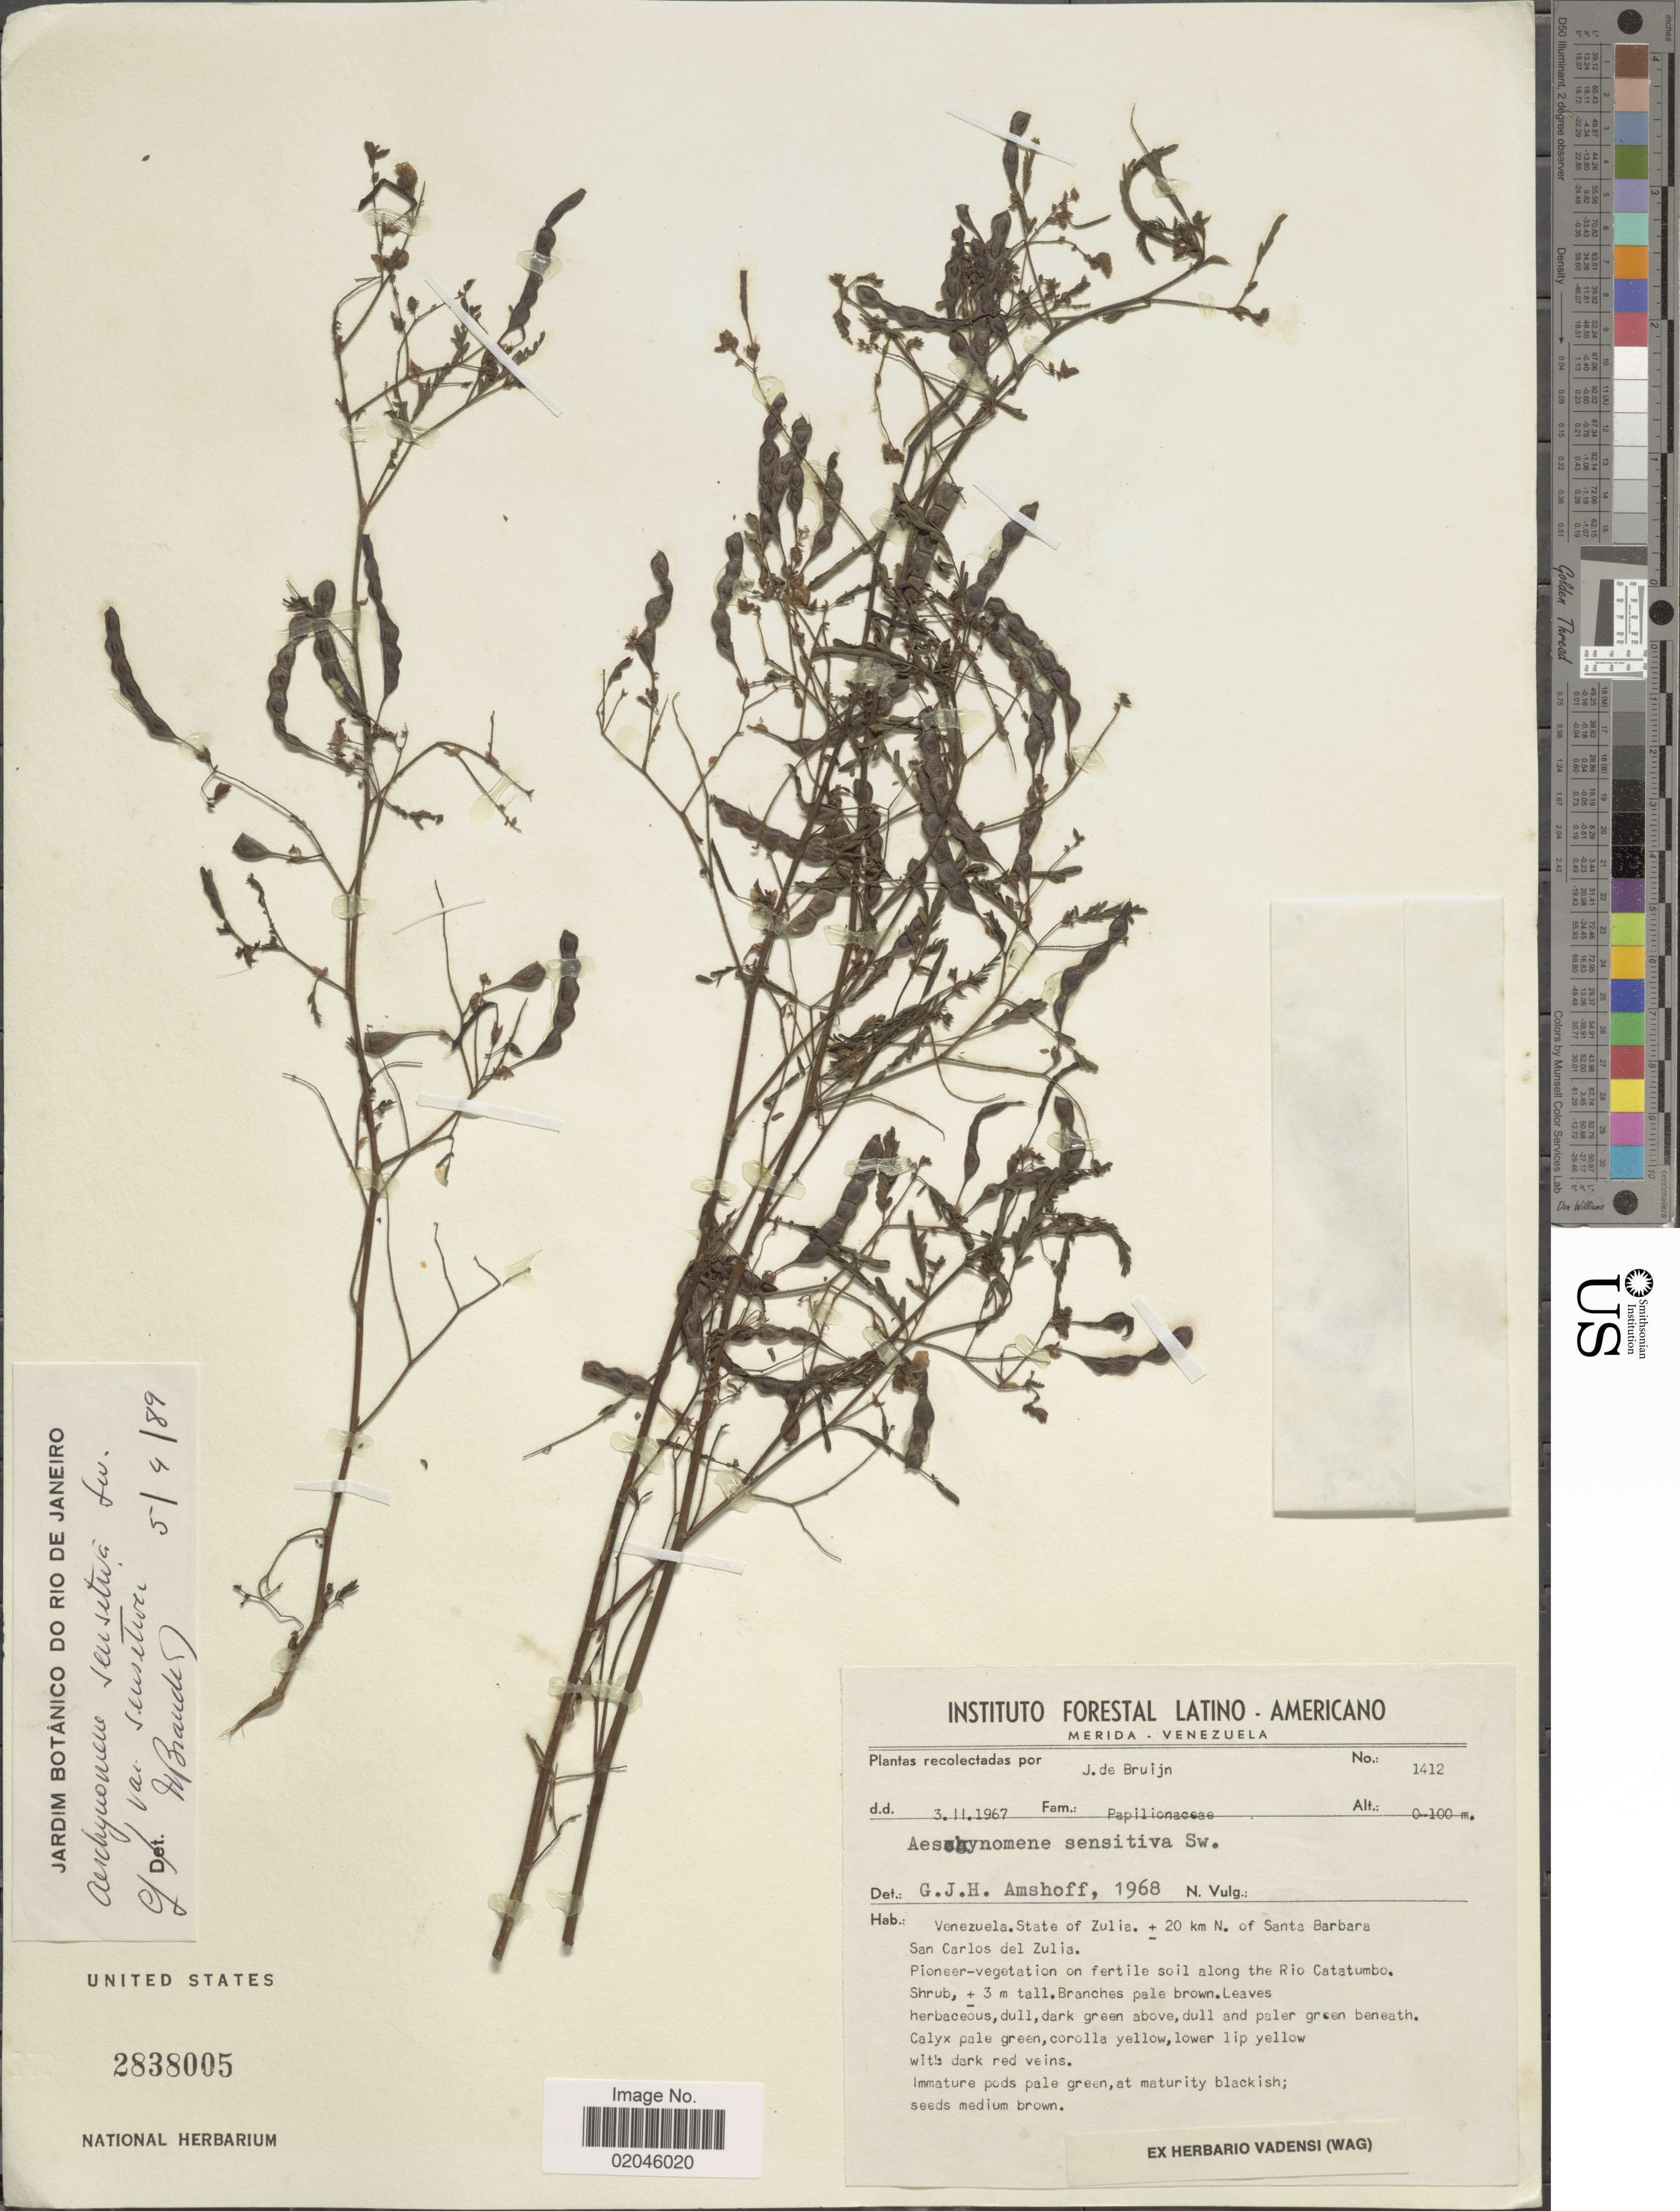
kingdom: Plantae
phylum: Tracheophyta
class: Magnoliopsida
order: Fabales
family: Fabaceae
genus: Aeschynomene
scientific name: Aeschynomene sensitiva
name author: Sw.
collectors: J. Bruijn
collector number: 1412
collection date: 1967-11-03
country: Venezuela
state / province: Zulia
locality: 20 km N of Santa Barbara, San Carlos del Zulia. Pioneer-vegetation on fertile soil along the Rio Catatumbo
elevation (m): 0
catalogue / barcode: US 2838005